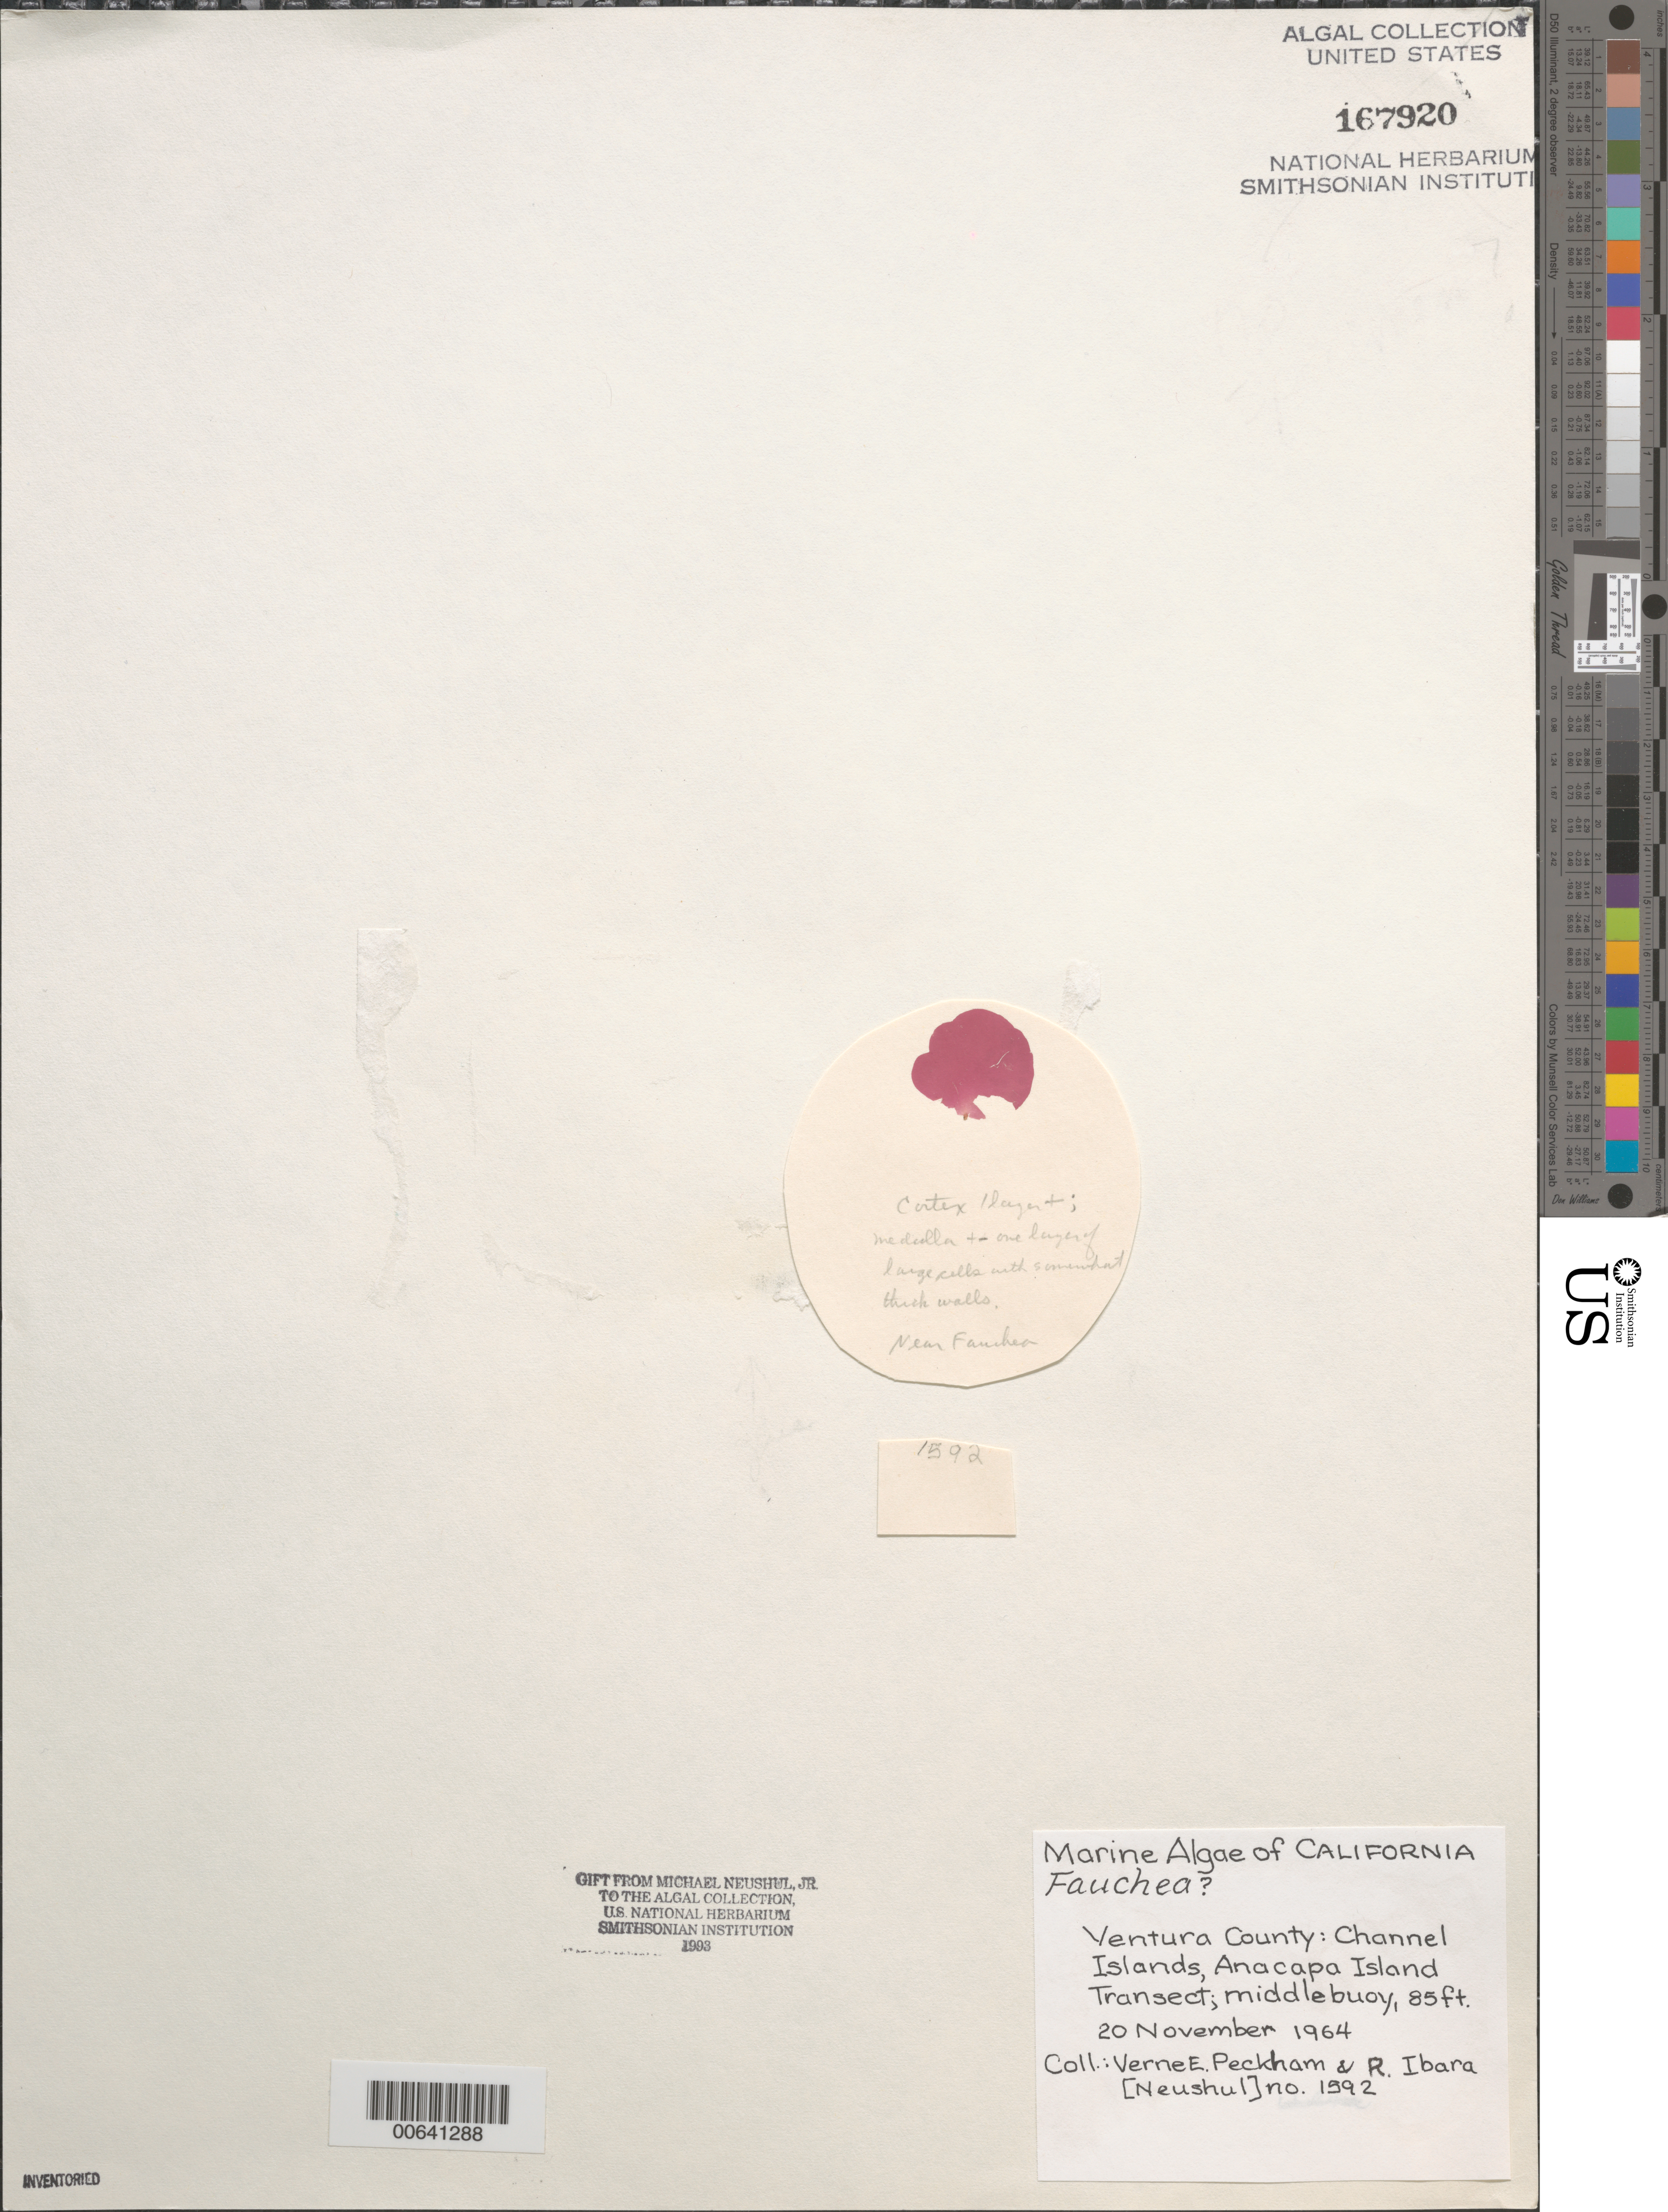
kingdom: Plantae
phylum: Rhodophyta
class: Florideophyceae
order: Rhodymeniales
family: Faucheaceae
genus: Fauchea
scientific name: Fauchea sp.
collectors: V. Peckham & R. Ibara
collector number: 1592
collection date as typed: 20 Nov 1964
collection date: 1964-11-20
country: United States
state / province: California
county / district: Ventura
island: Anacapa Island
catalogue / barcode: US 167920